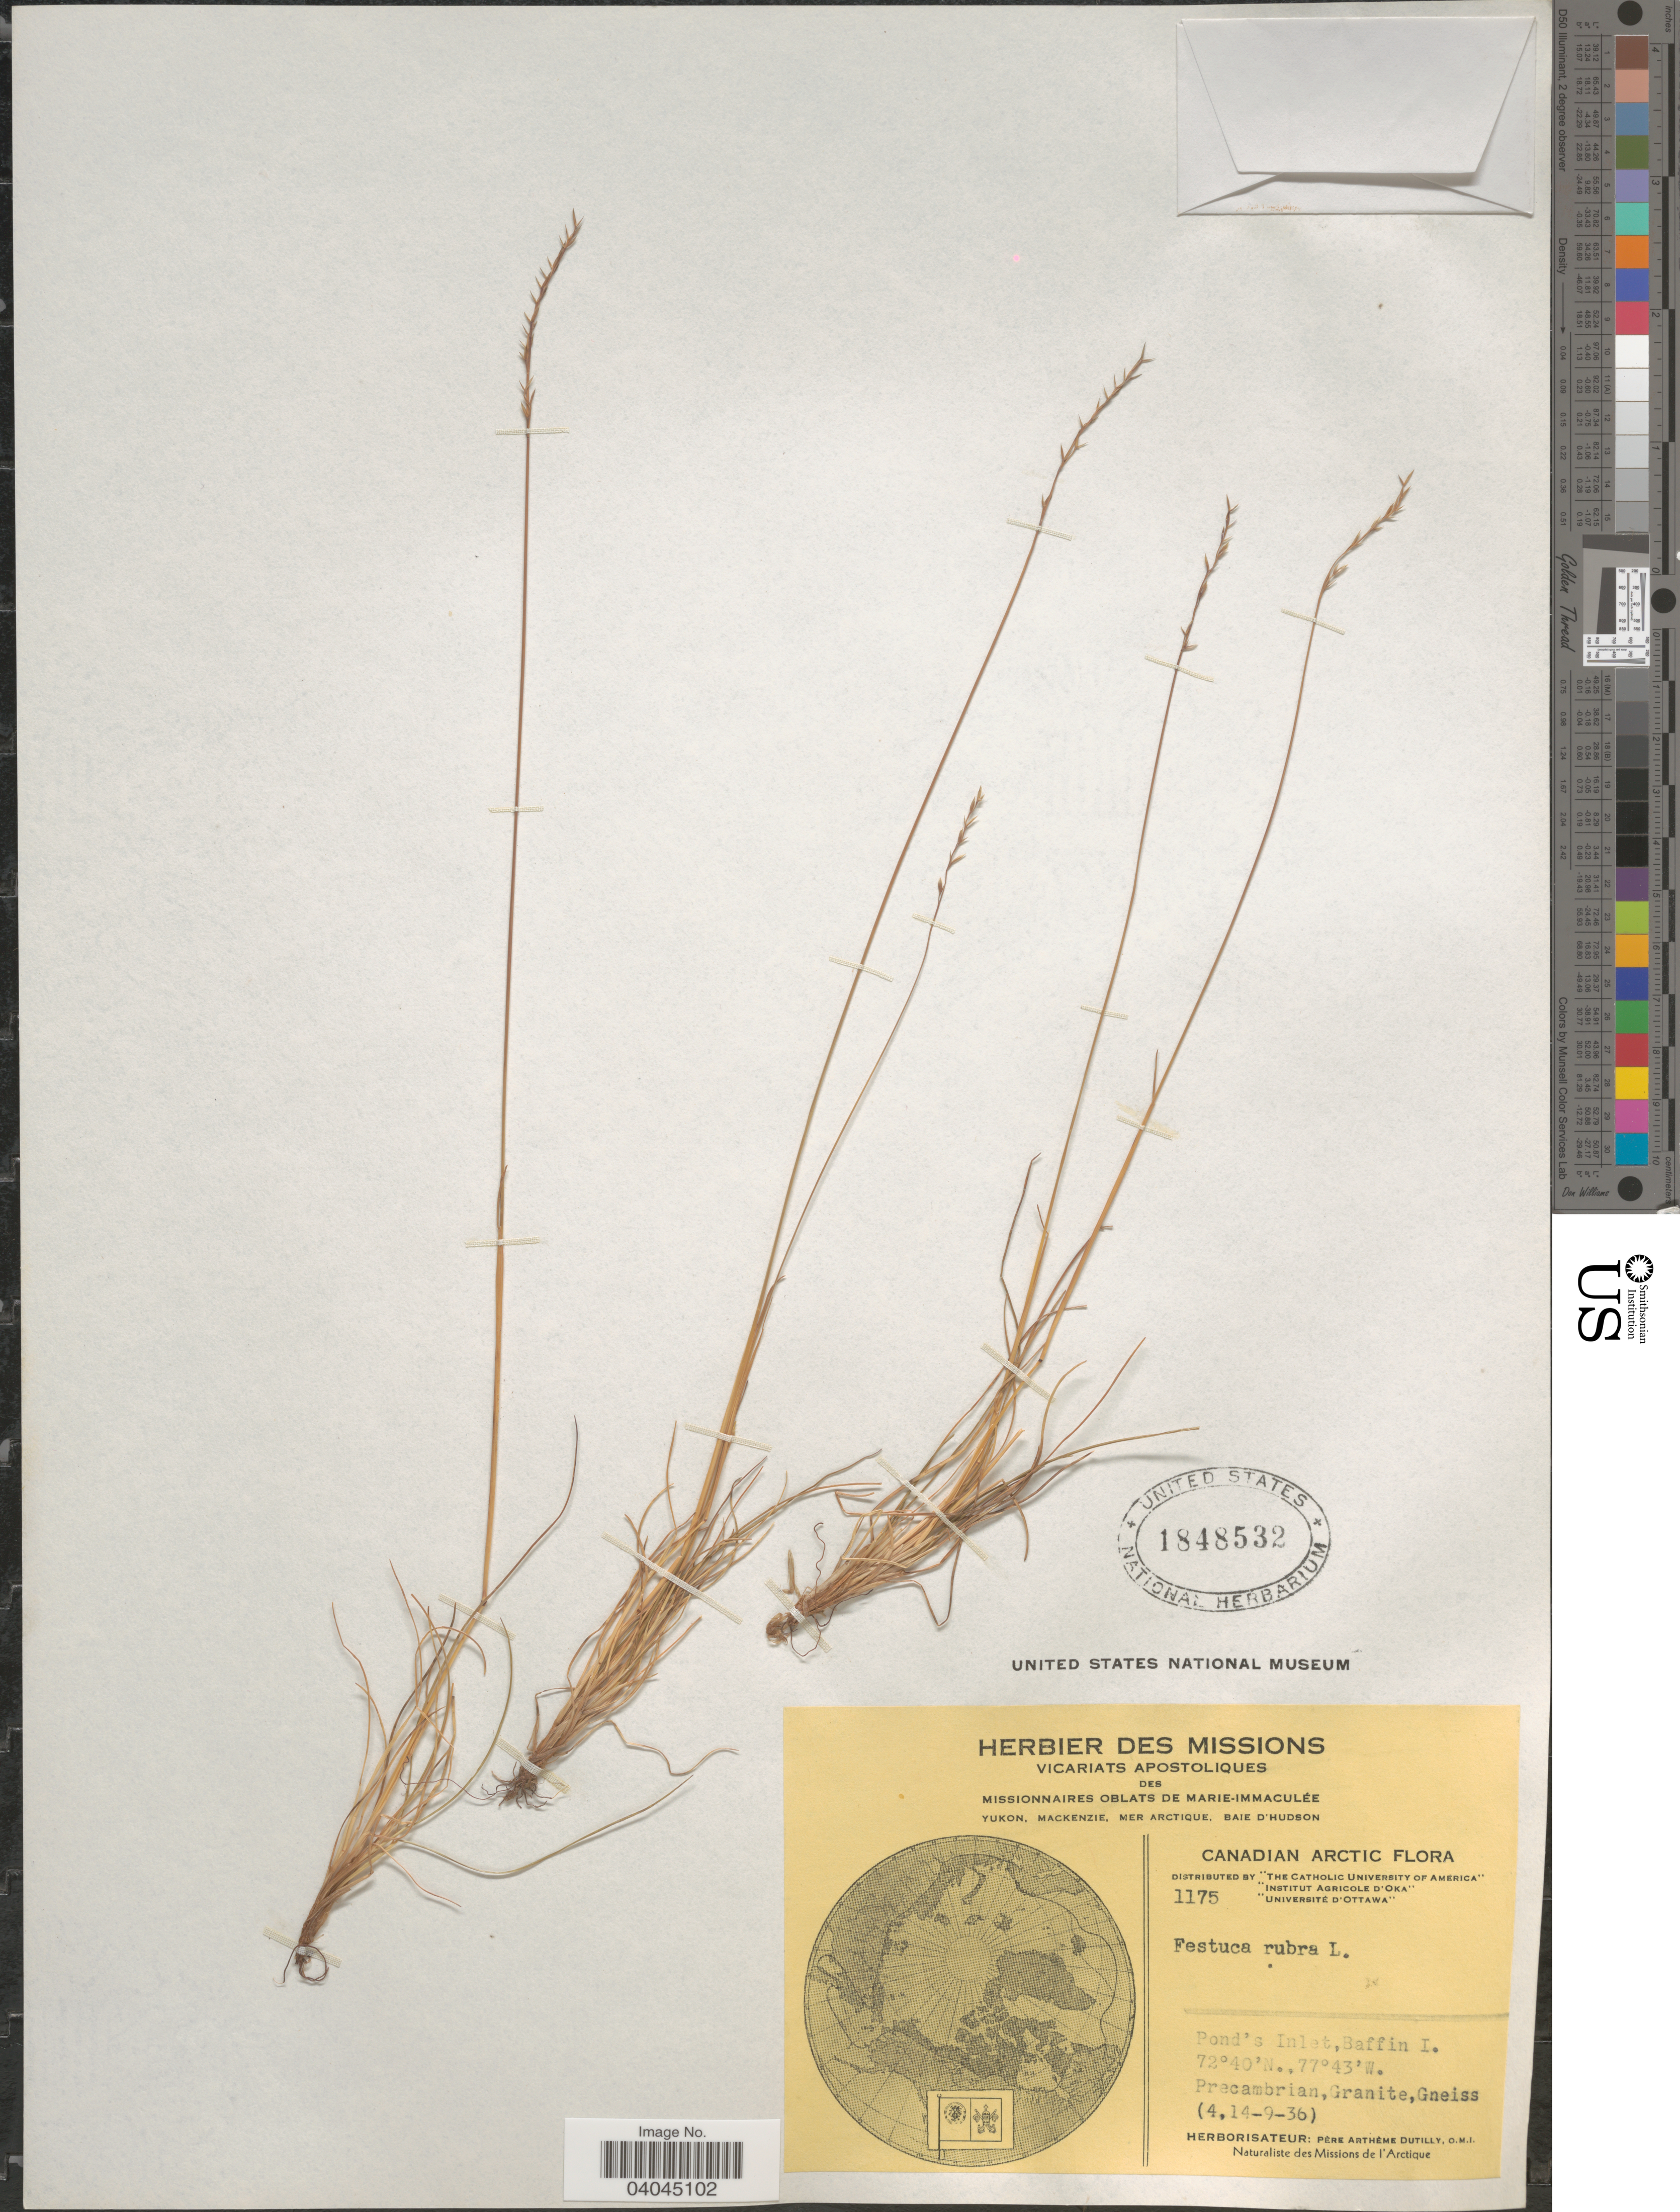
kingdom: Plantae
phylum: Tracheophyta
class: Liliopsida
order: Poales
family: Poaceae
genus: Festuca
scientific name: Festuca rubra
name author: L.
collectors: P. Dutilly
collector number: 1175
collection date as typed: Transcribed d/m/y: 4/9/36 to 14/9/36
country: Canada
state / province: Nunavut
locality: Canadian Arctic. Pond's Inlet, Baffin I.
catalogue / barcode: US 1848532